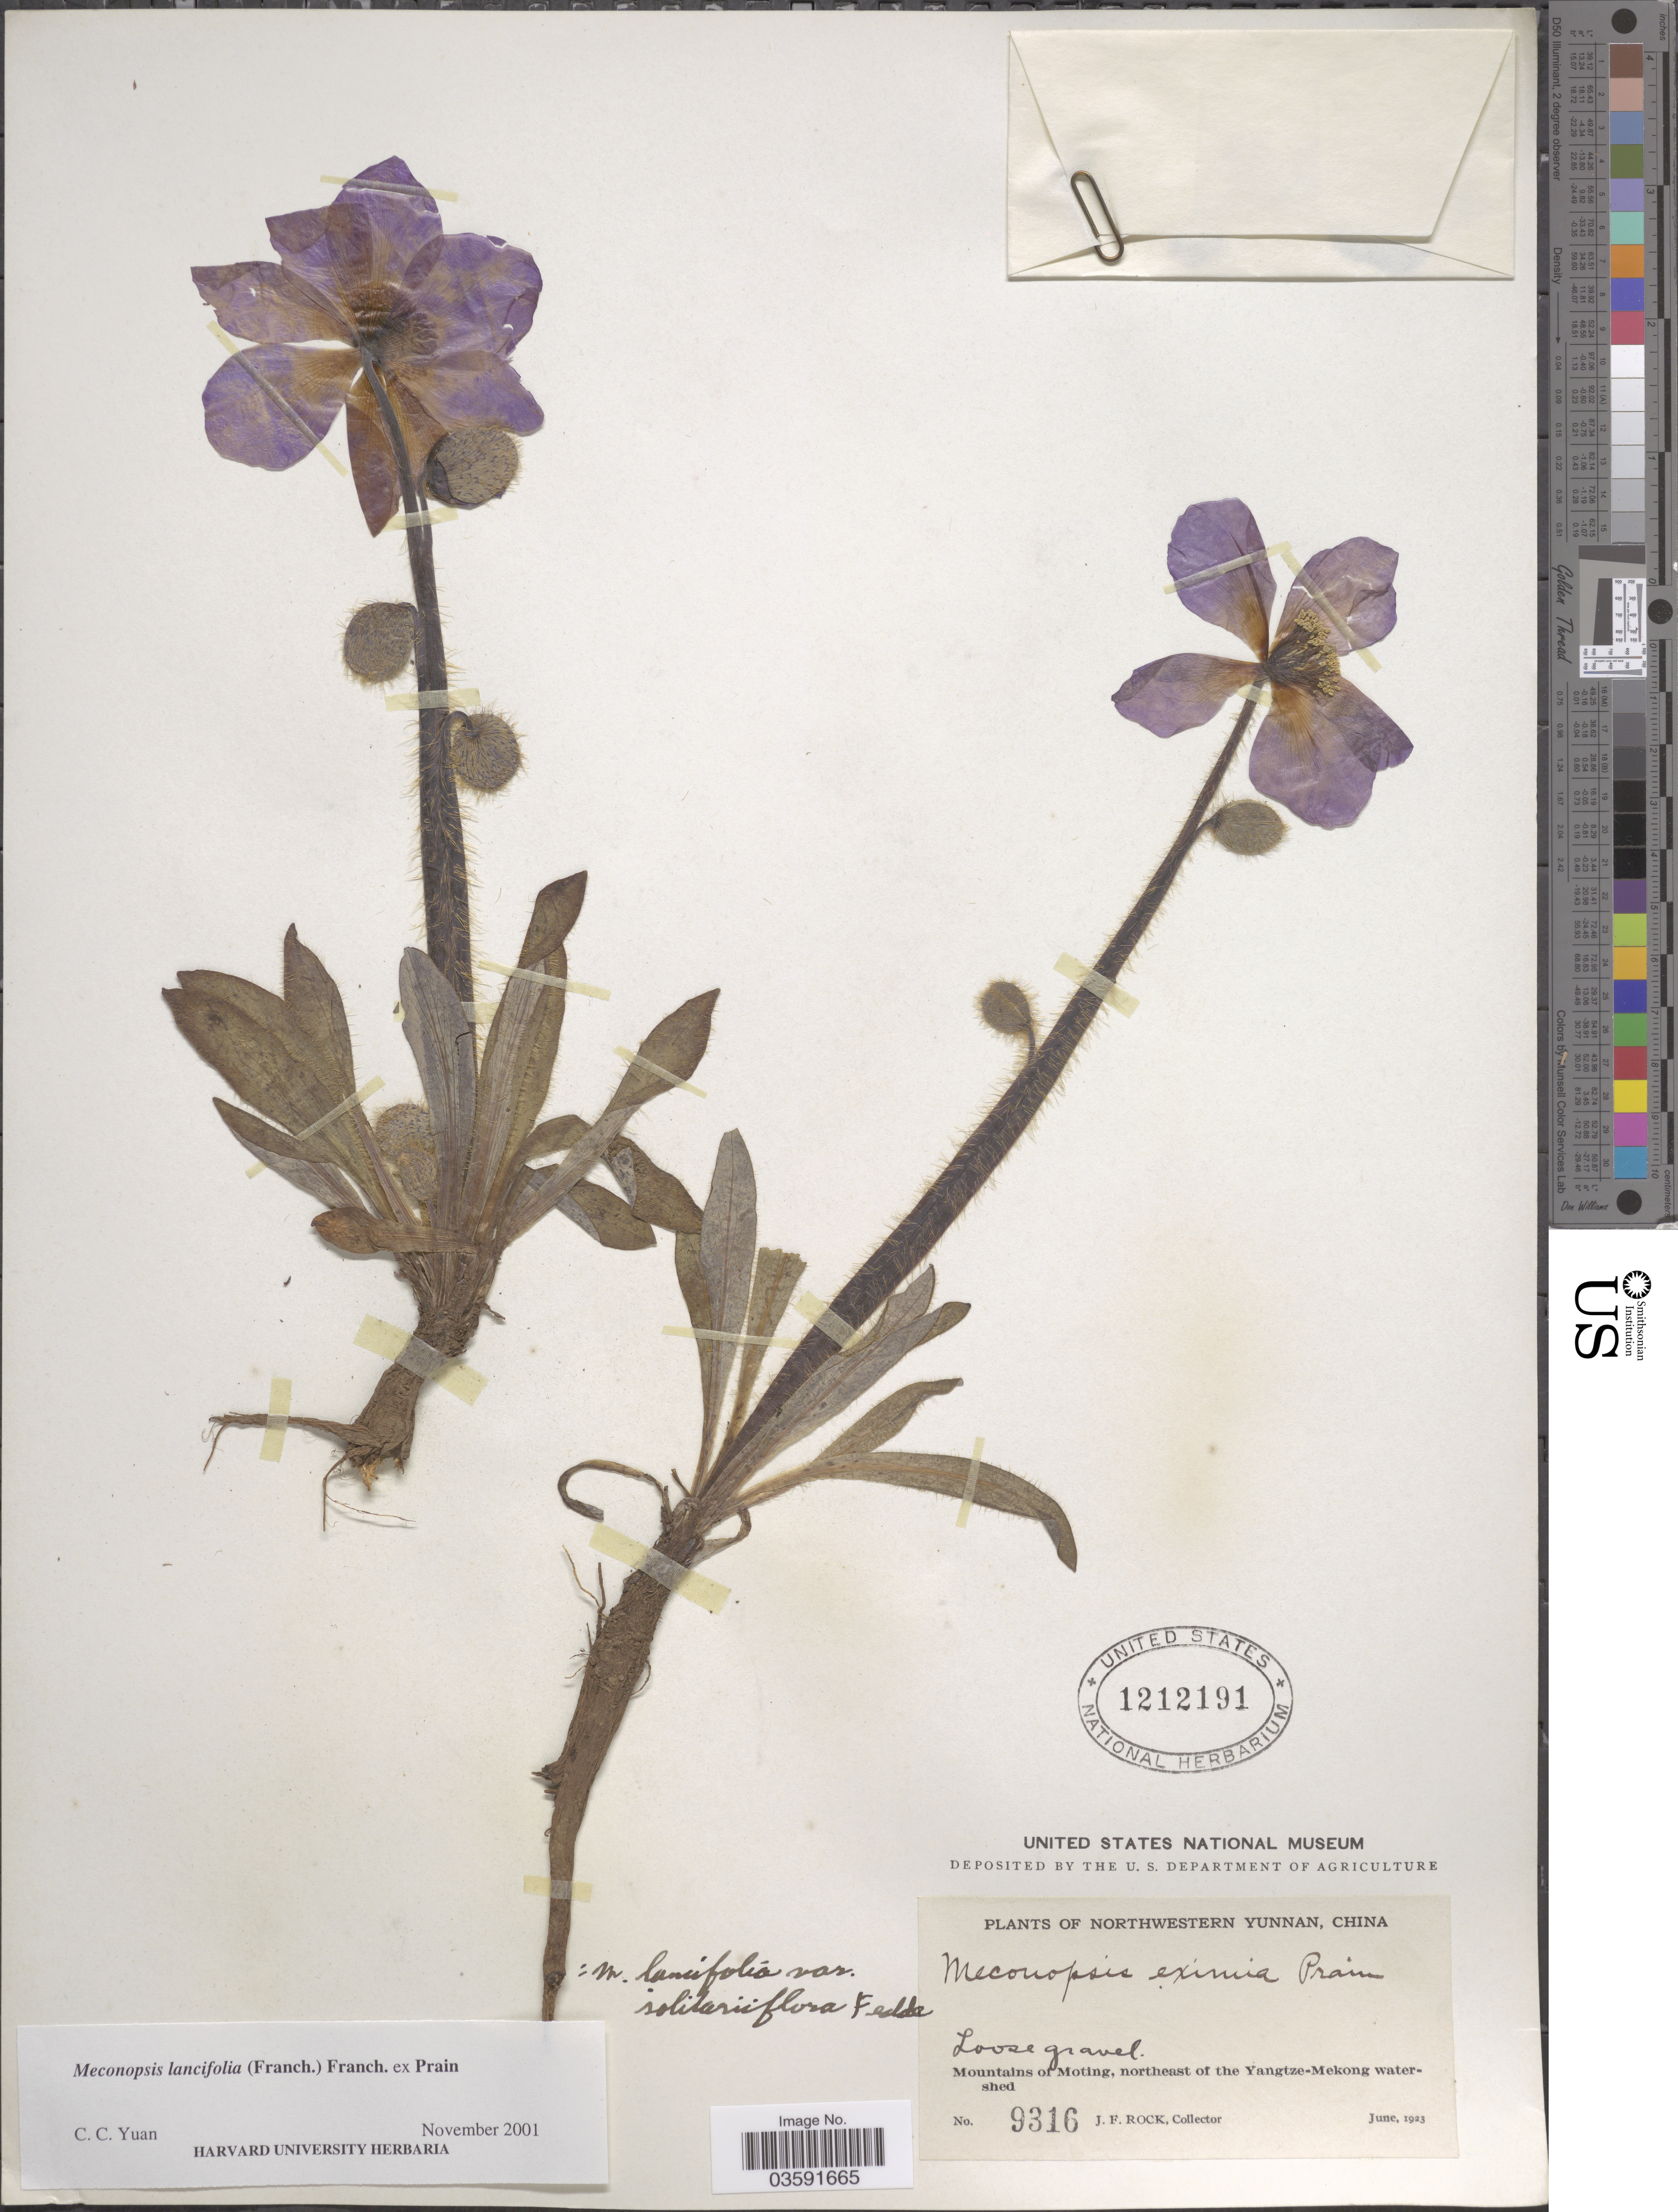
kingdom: Plantae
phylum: Tracheophyta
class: Magnoliopsida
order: Ranunculales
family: Papaveraceae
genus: Meconopsis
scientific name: Meconopsis lancifolia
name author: Franch. ex Prain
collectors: J. Rock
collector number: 9316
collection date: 1923-06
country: China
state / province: Yunnan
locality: Northwestern Yunnan. Mountains of Moting, northeast of the Yangtze-Mekong watershed.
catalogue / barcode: US 1212191